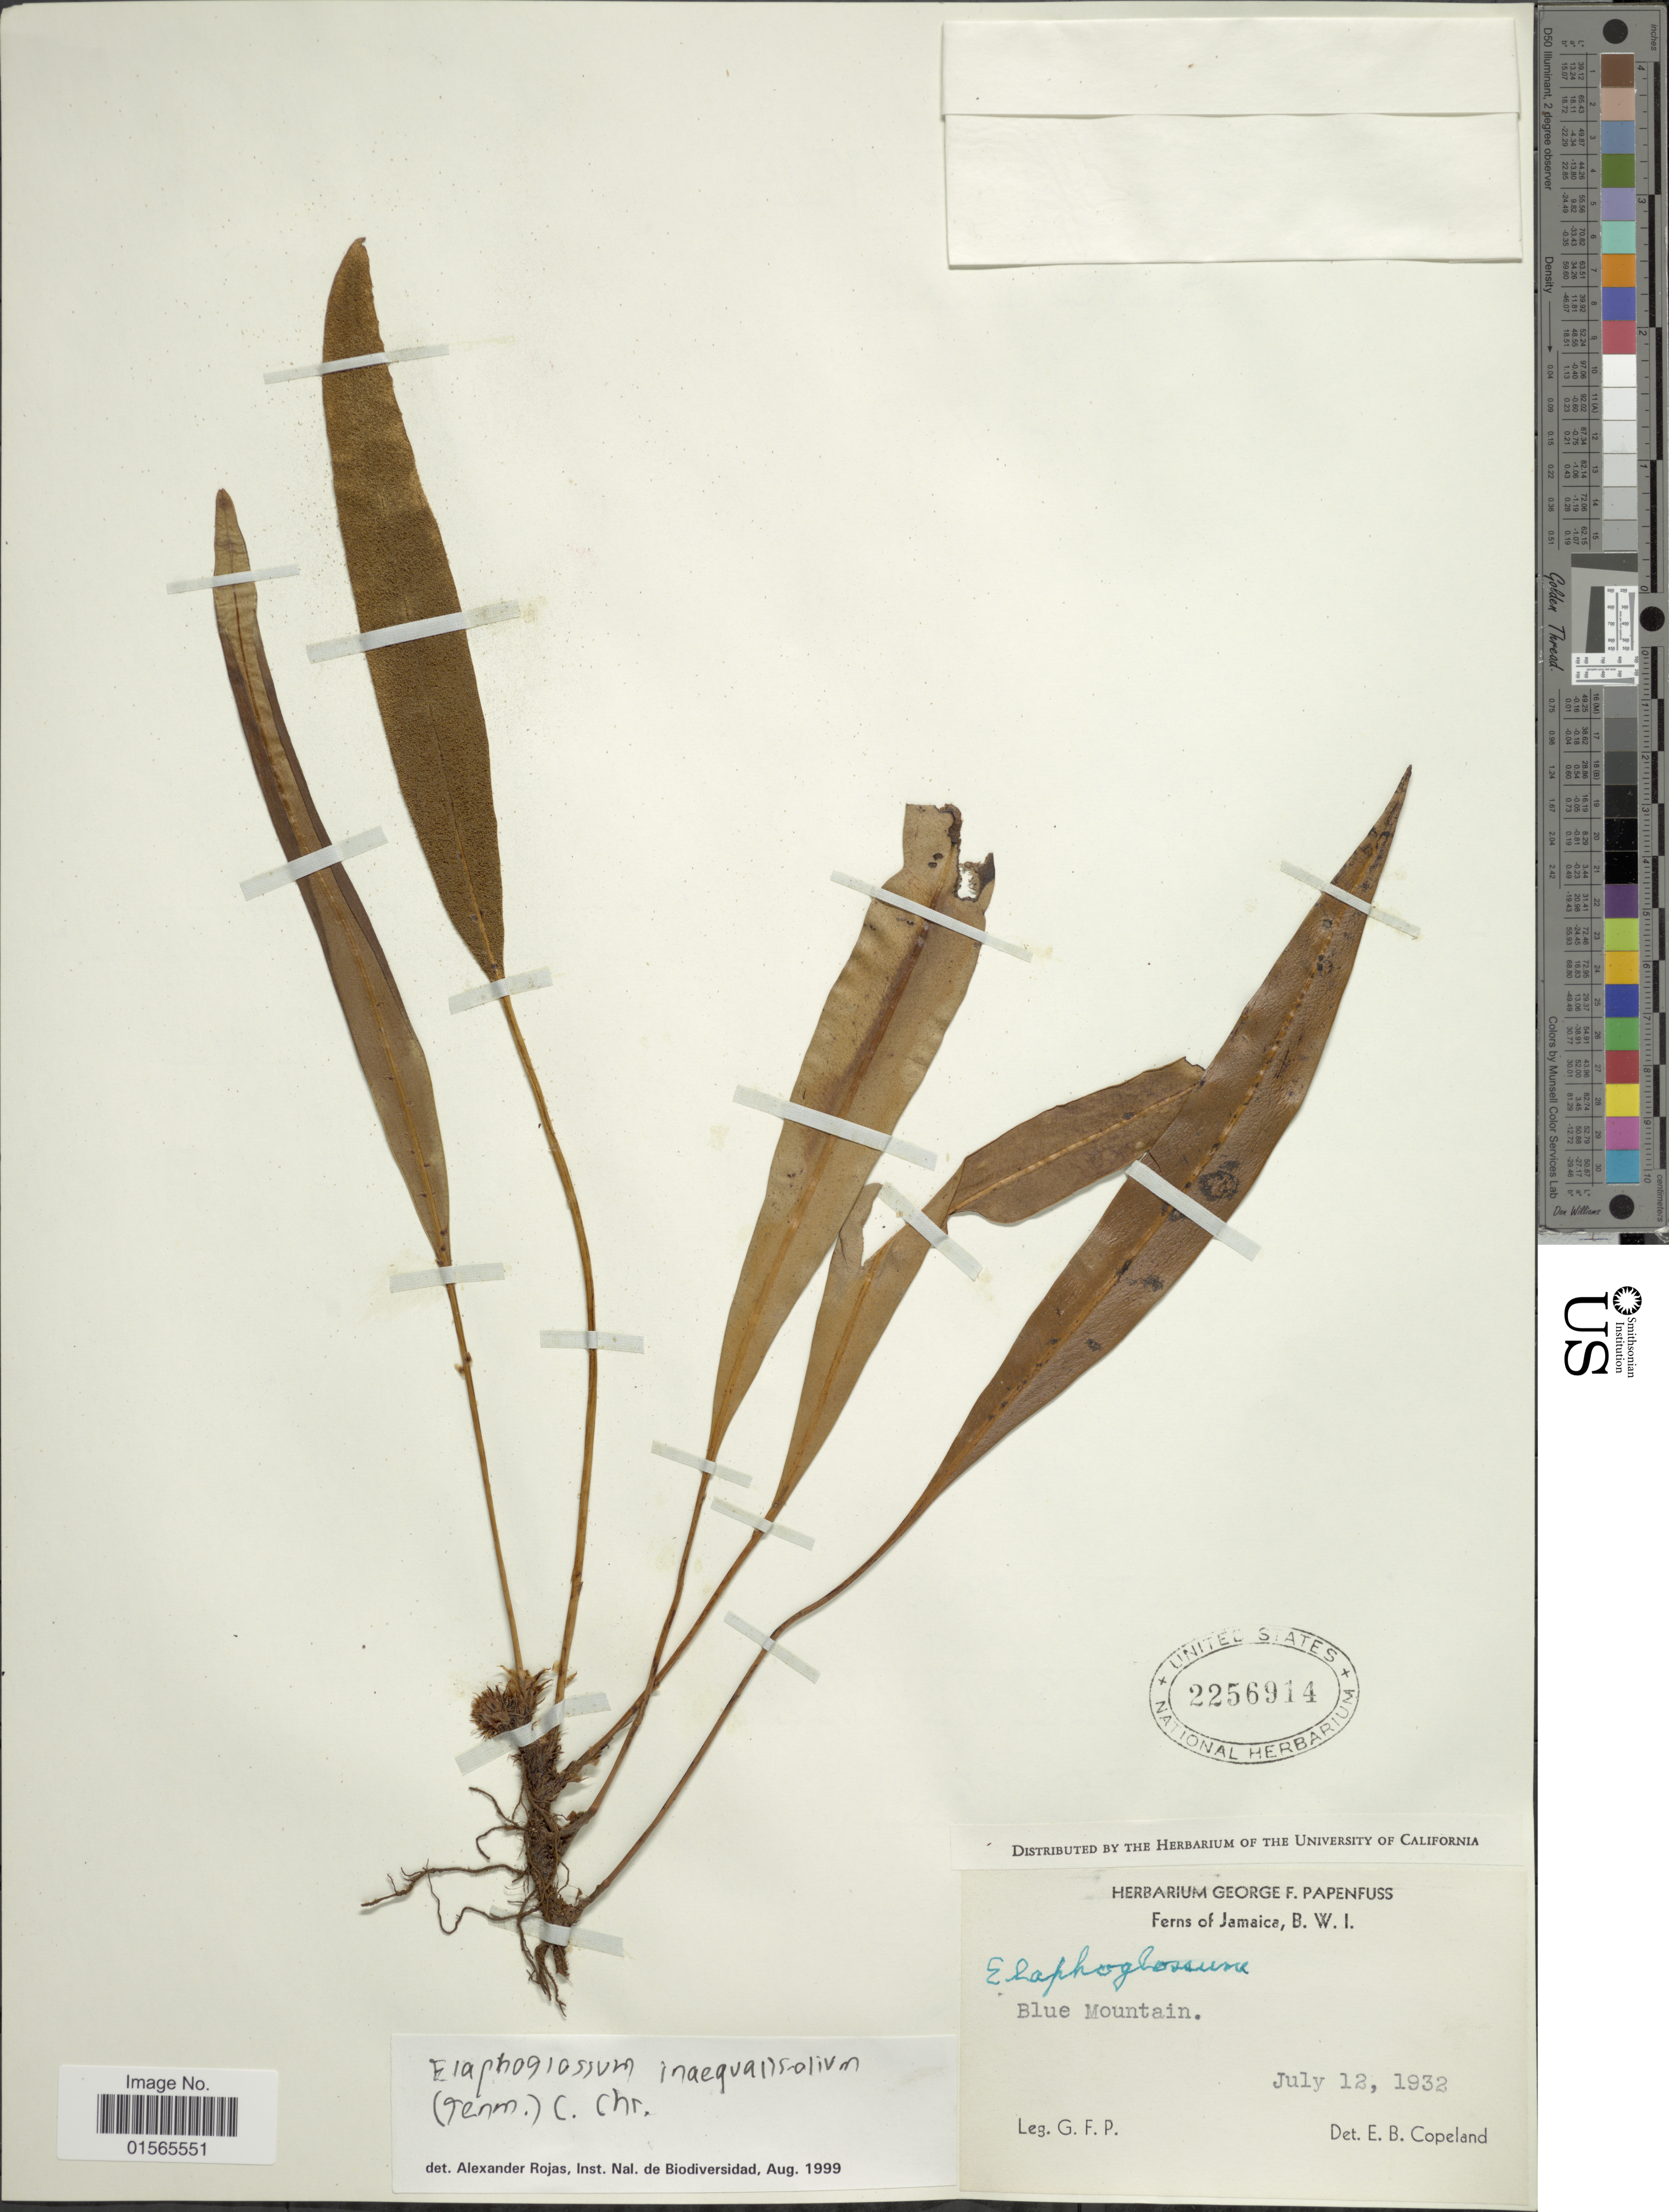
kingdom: Plantae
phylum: Tracheophyta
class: Polypodiopsida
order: Polypodiales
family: Dryopteridaceae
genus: Elaphoglossum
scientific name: Elaphoglossum inaequalifolium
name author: (Jenman) C. Chr.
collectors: G. Papenfuss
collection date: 1932-07-12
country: Jamaica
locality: B.W.I. Blue Mountain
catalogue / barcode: US 2256914